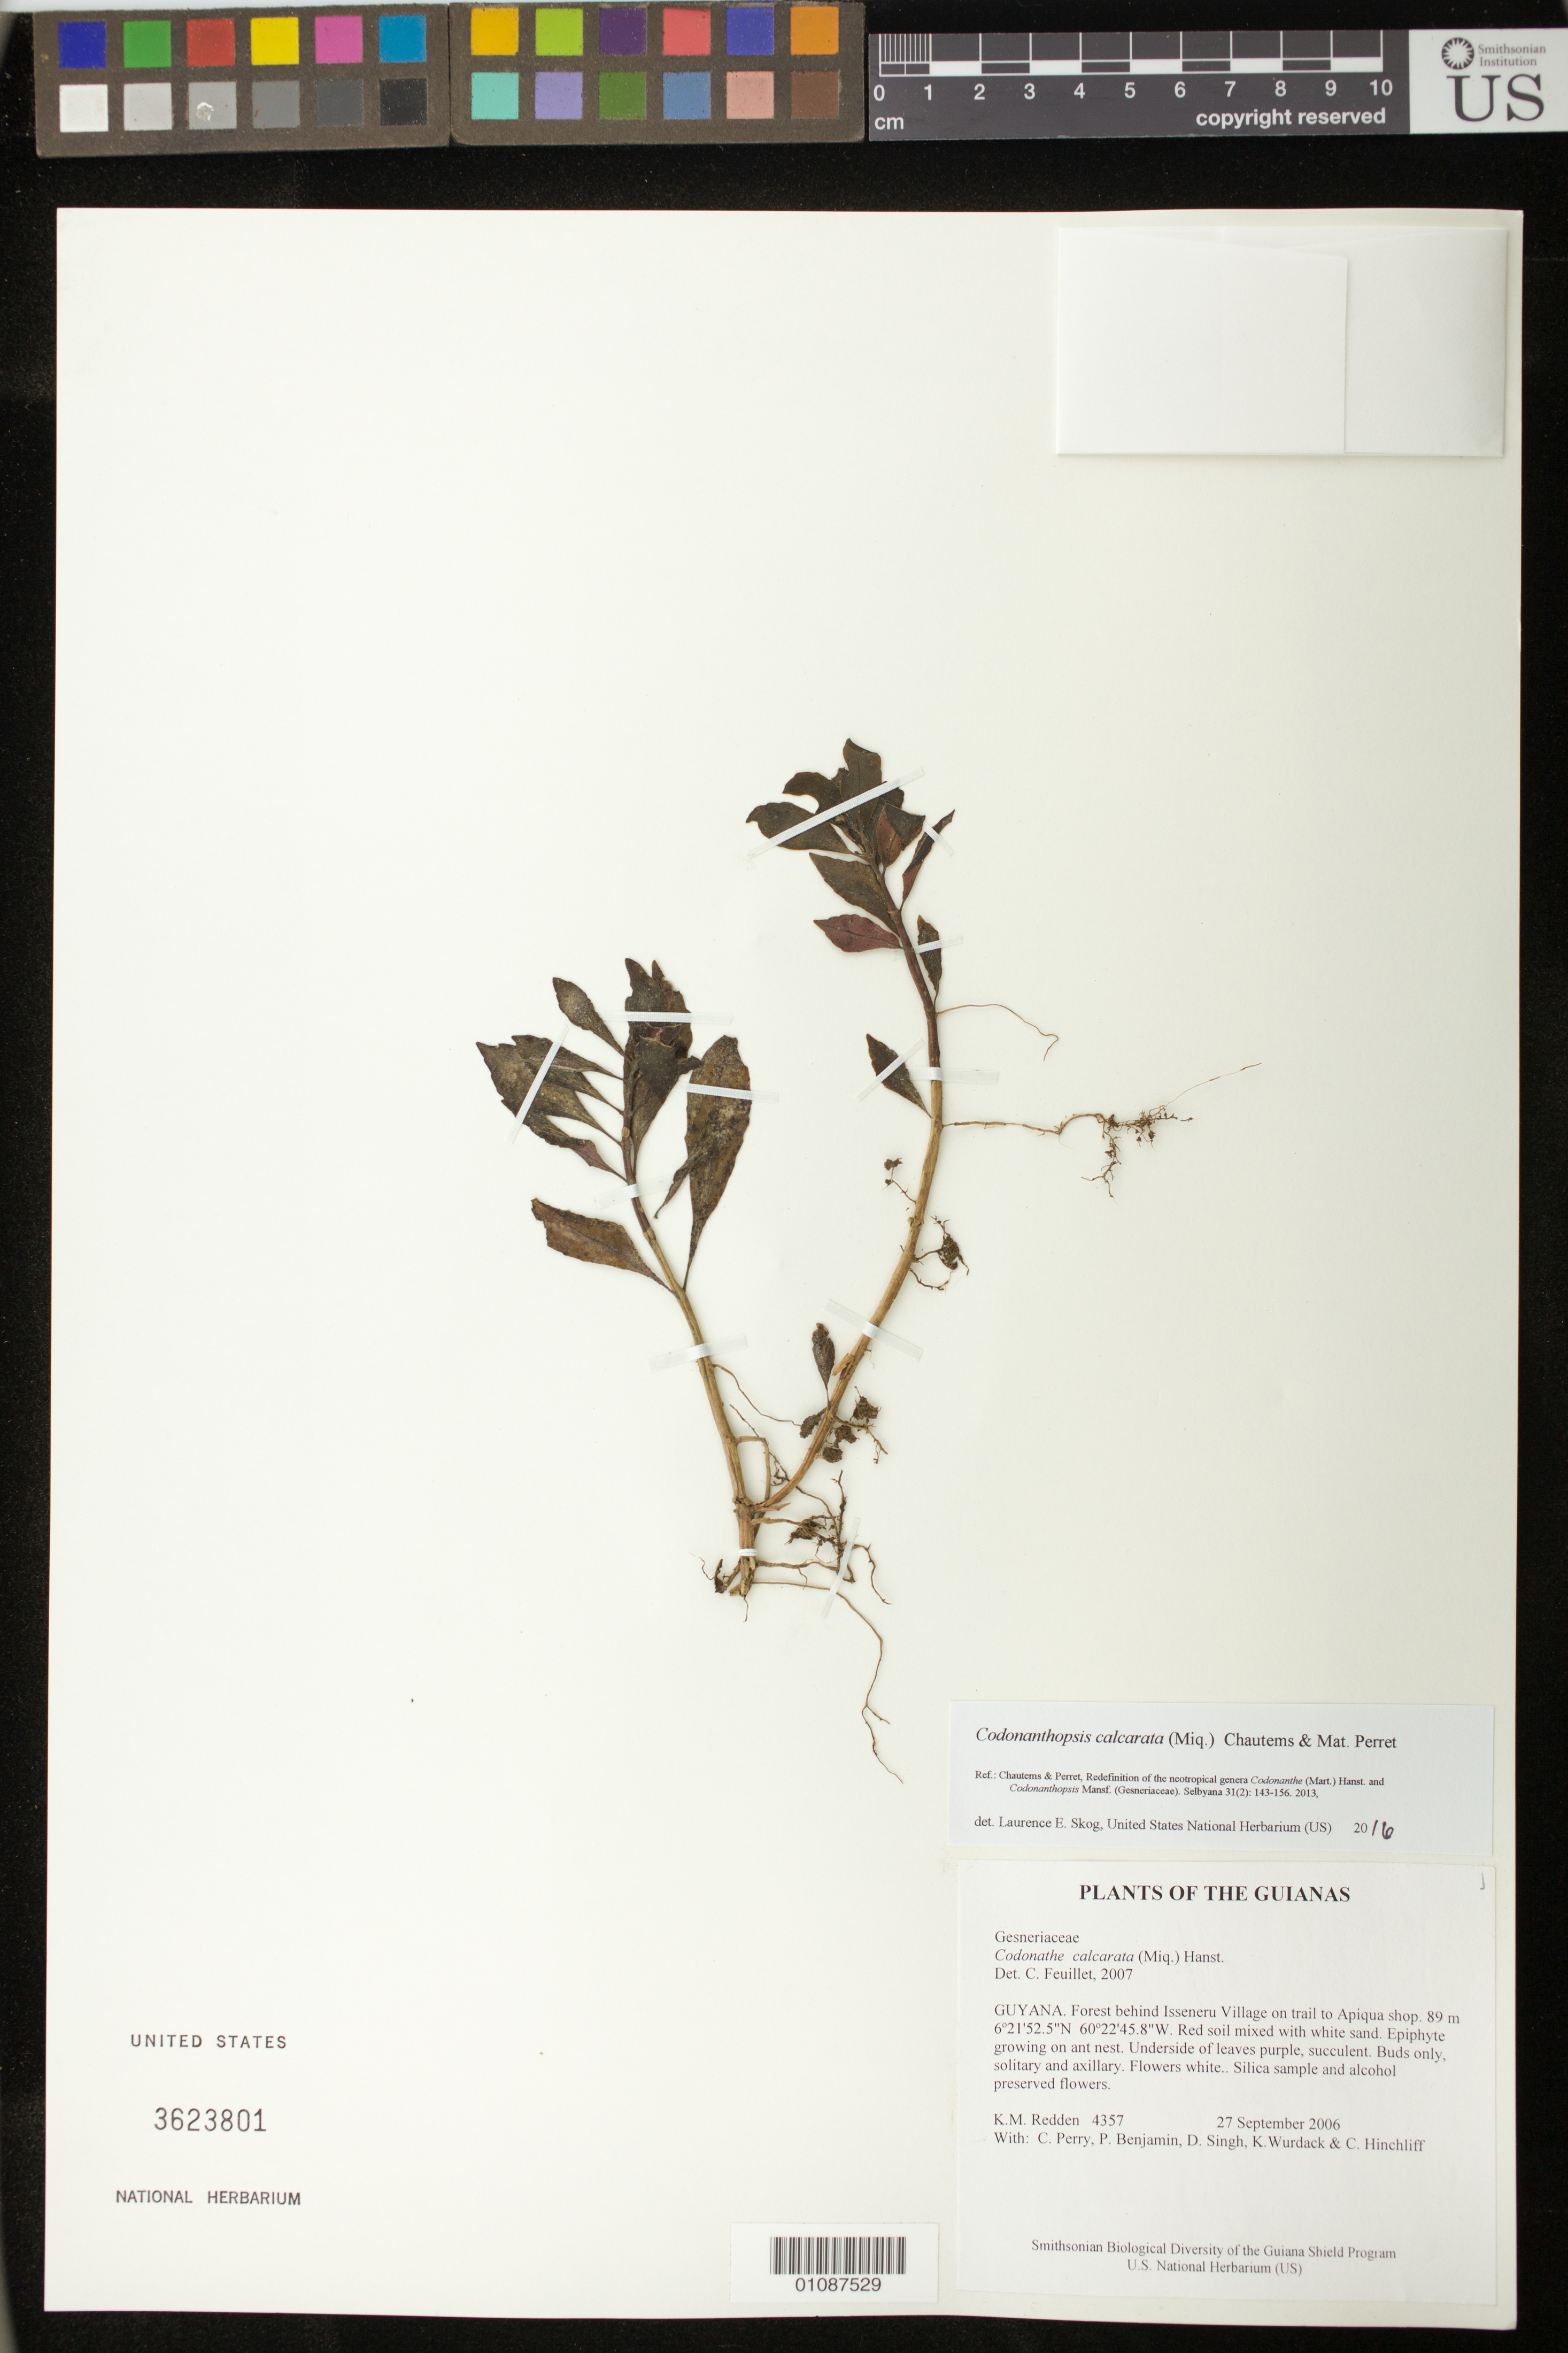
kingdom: Plantae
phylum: Tracheophyta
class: Magnoliopsida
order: Lamiales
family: Gesneriaceae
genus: Codonanthopsis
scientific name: Codonanthopsis calcarata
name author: (Miq.) Chautems & Mat.Perret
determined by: Skog, Laurence E.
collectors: K. M. Redden & et al.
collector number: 4357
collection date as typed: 27 Sep 2006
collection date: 2006-09-27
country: Guyana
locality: Forest behind Isseneru Village on trail to Apiqua shop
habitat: Red soil mixed with white sand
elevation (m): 89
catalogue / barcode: US 3623801